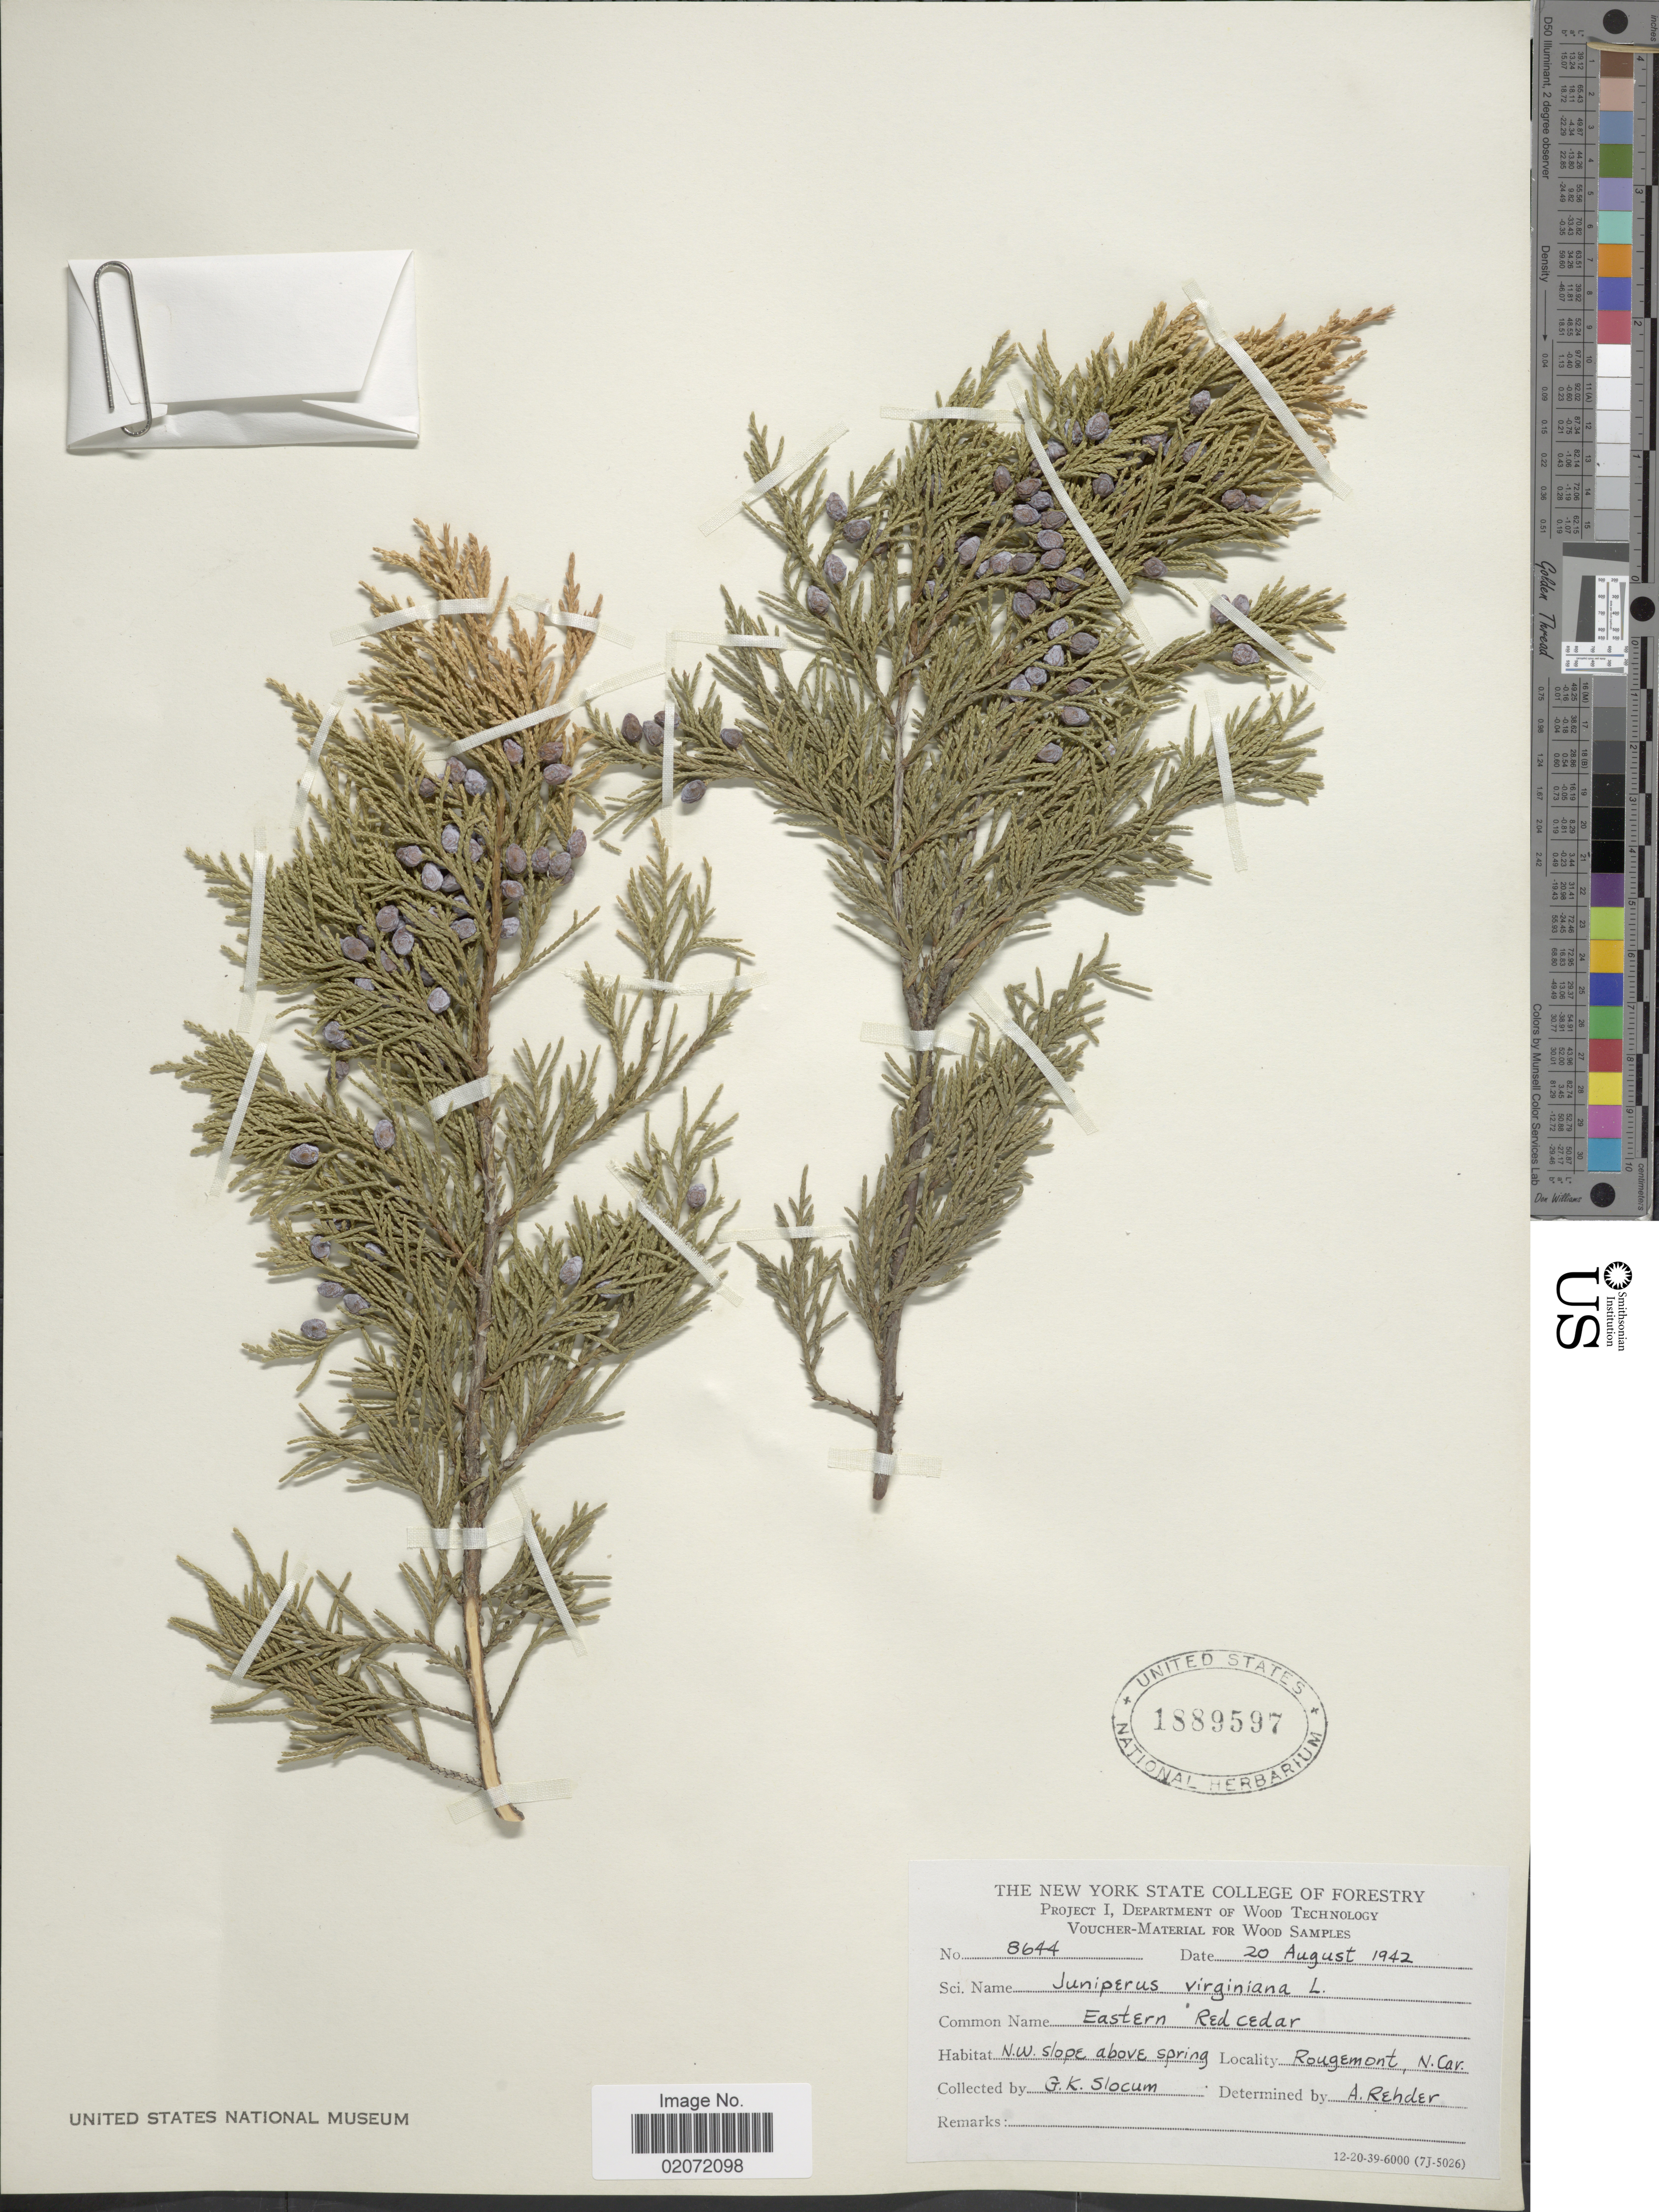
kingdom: Plantae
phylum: Tracheophyta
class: Pinopsida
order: Pinales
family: Cupressaceae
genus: Juniperus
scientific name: Juniperus virginiana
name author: L.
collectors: G. Slocum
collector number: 8644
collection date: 1942-08-20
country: United States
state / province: North Carolina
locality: N.W. slope above Spring, Rougemont, N. Car.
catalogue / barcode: US 1889597